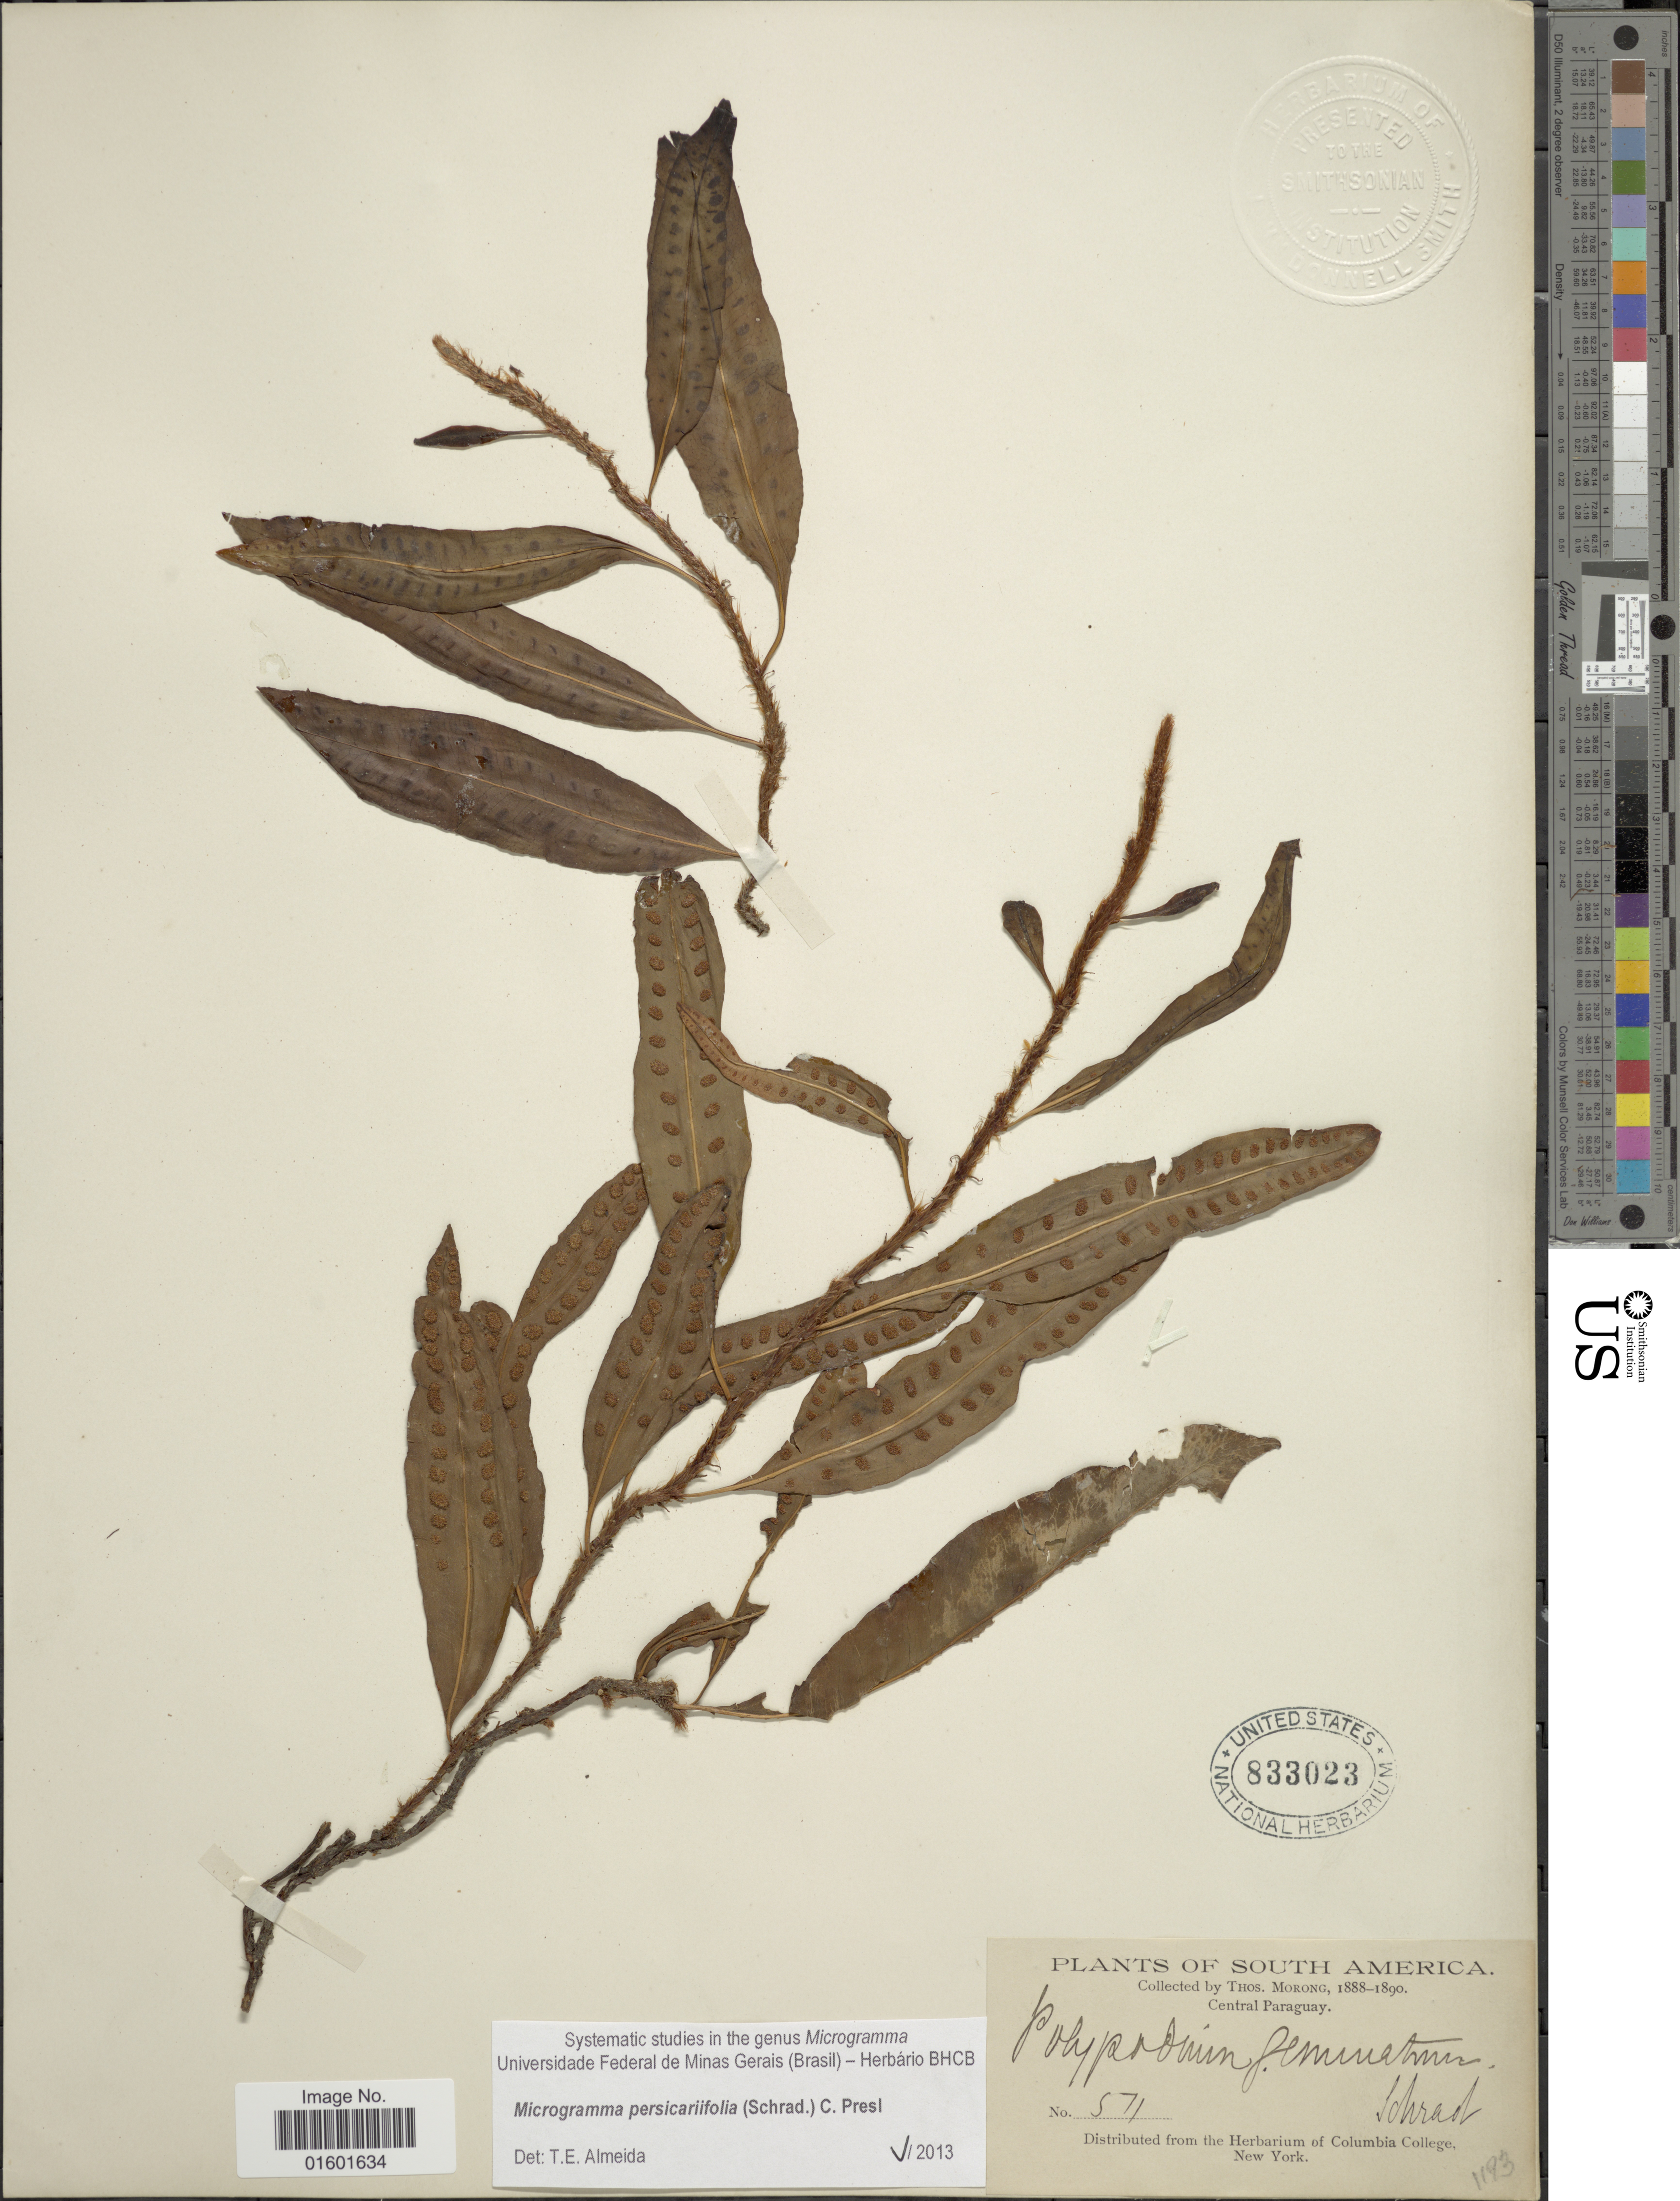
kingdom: Plantae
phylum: Tracheophyta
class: Polypodiopsida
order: Polypodiales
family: Polypodiaceae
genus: Microgramma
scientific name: Microgramma persicariifolia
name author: (Schrad.) C. Presl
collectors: ex herb. T. Morong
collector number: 571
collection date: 1888/1890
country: Paraguay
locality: Central Paraguay.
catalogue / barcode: US 833023